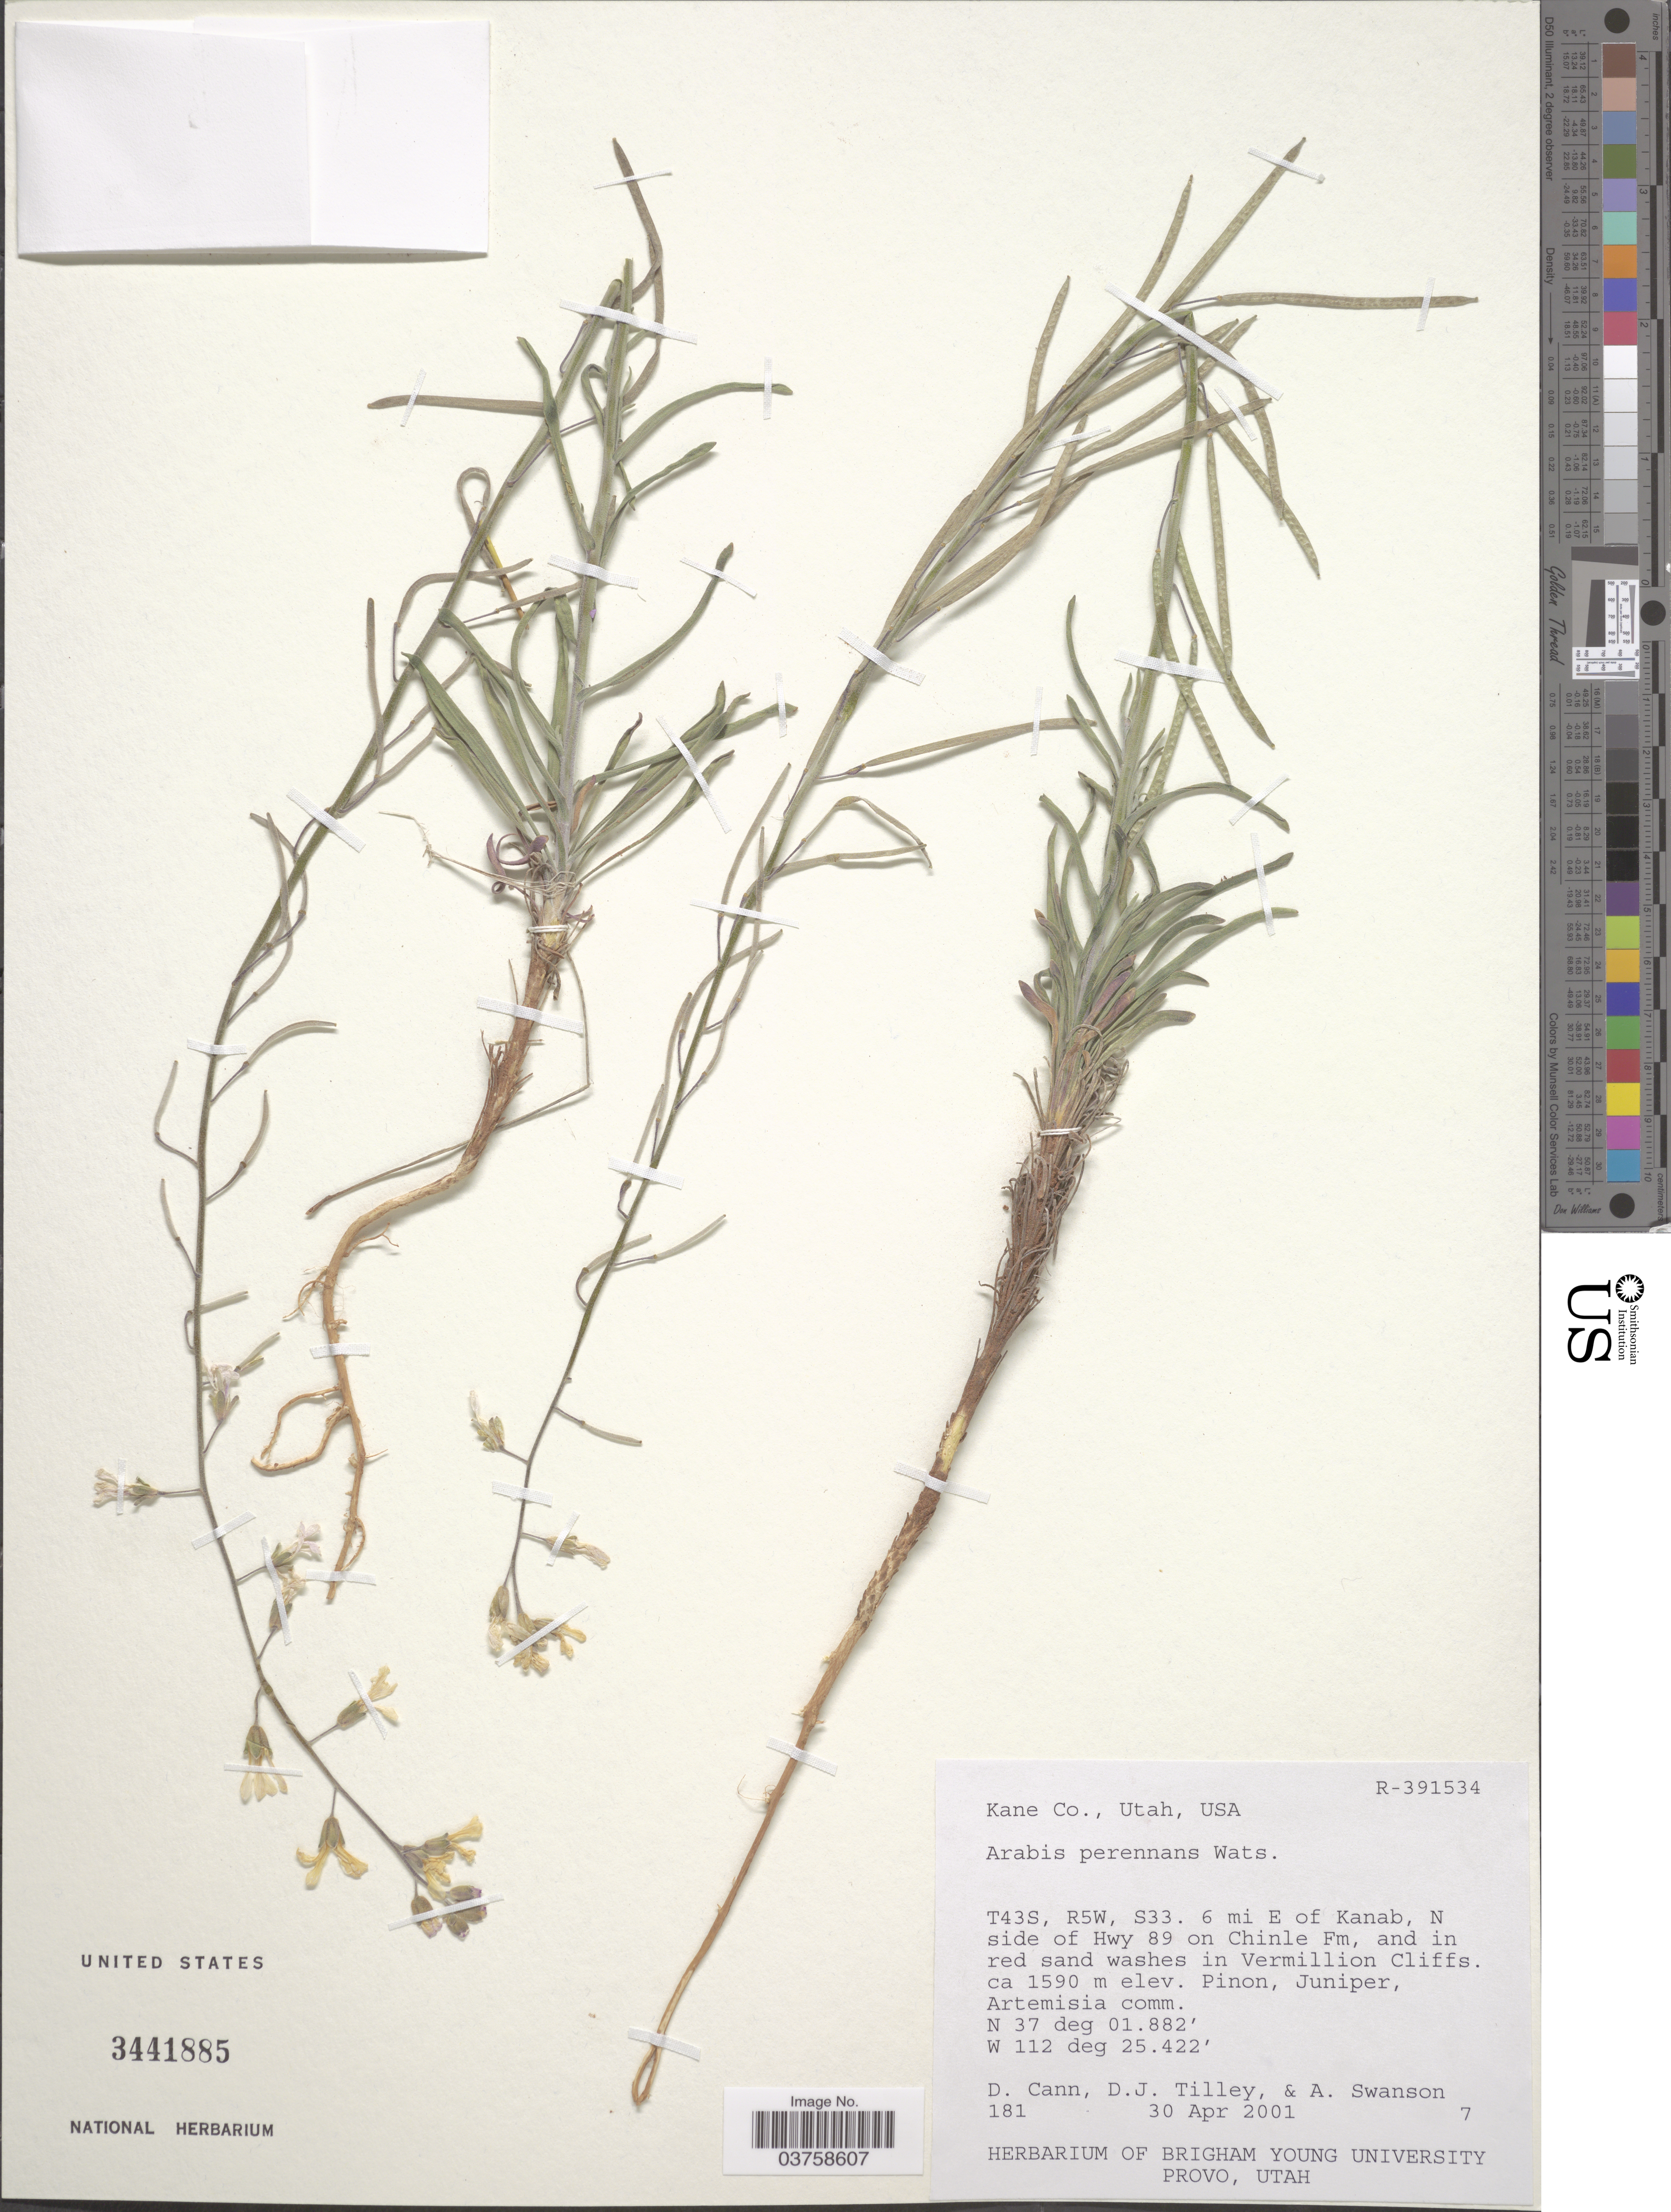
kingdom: Plantae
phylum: Tracheophyta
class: Magnoliopsida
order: Brassicales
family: Brassicaceae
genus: Arabis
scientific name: Arabis perennans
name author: S. Watson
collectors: D. Cann, D. Tilley & A. Swanson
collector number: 181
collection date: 2001-04-30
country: United States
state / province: Utah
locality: Kane Co. T43S, R5W, S33. 6 mi E of Kanab, N side of Hwy 89 on Chinle Fm, and in red sand washes in Vermillion Cliffs.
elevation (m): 1590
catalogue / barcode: US 3441885